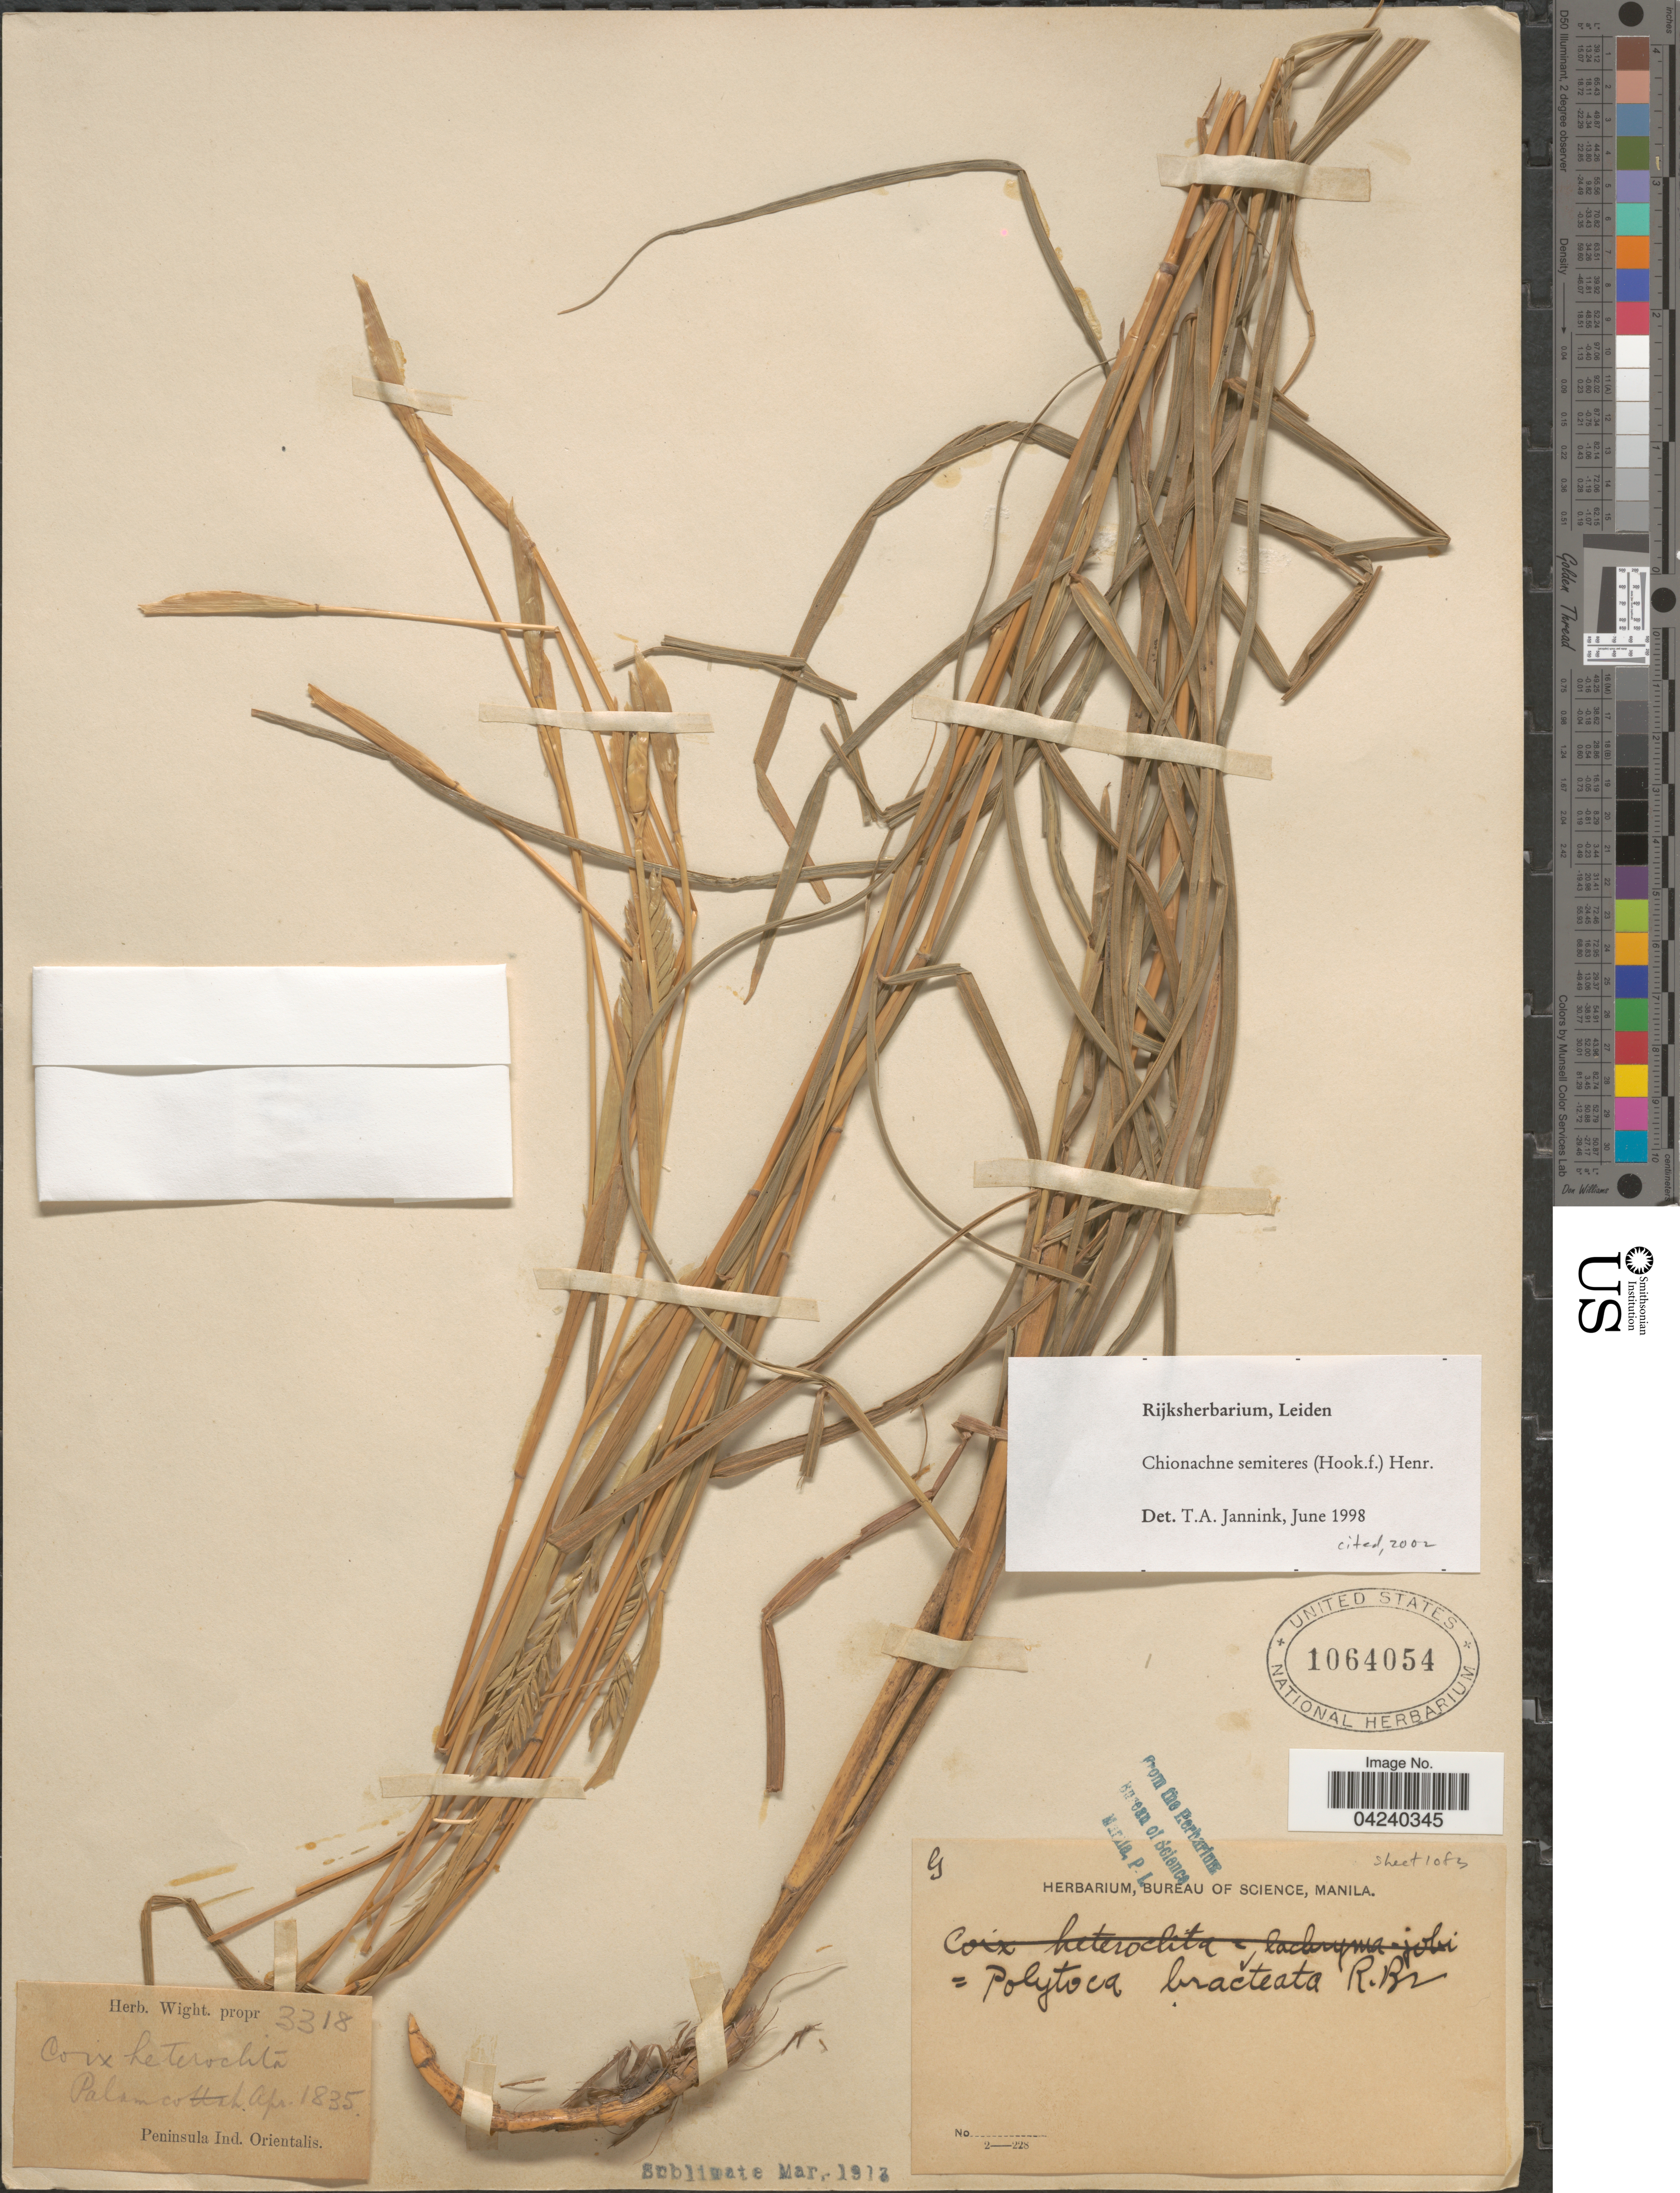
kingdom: Plantae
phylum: Tracheophyta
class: Liliopsida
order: Poales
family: Poaceae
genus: Chionachne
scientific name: Chionachne semiteres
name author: (Benth. ex Stapf) Henr.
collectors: ex Herb. Wight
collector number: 3318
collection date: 1835-04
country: India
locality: Palamcottah. Peninsula Ind. Orientalis.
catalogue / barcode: US 1064054